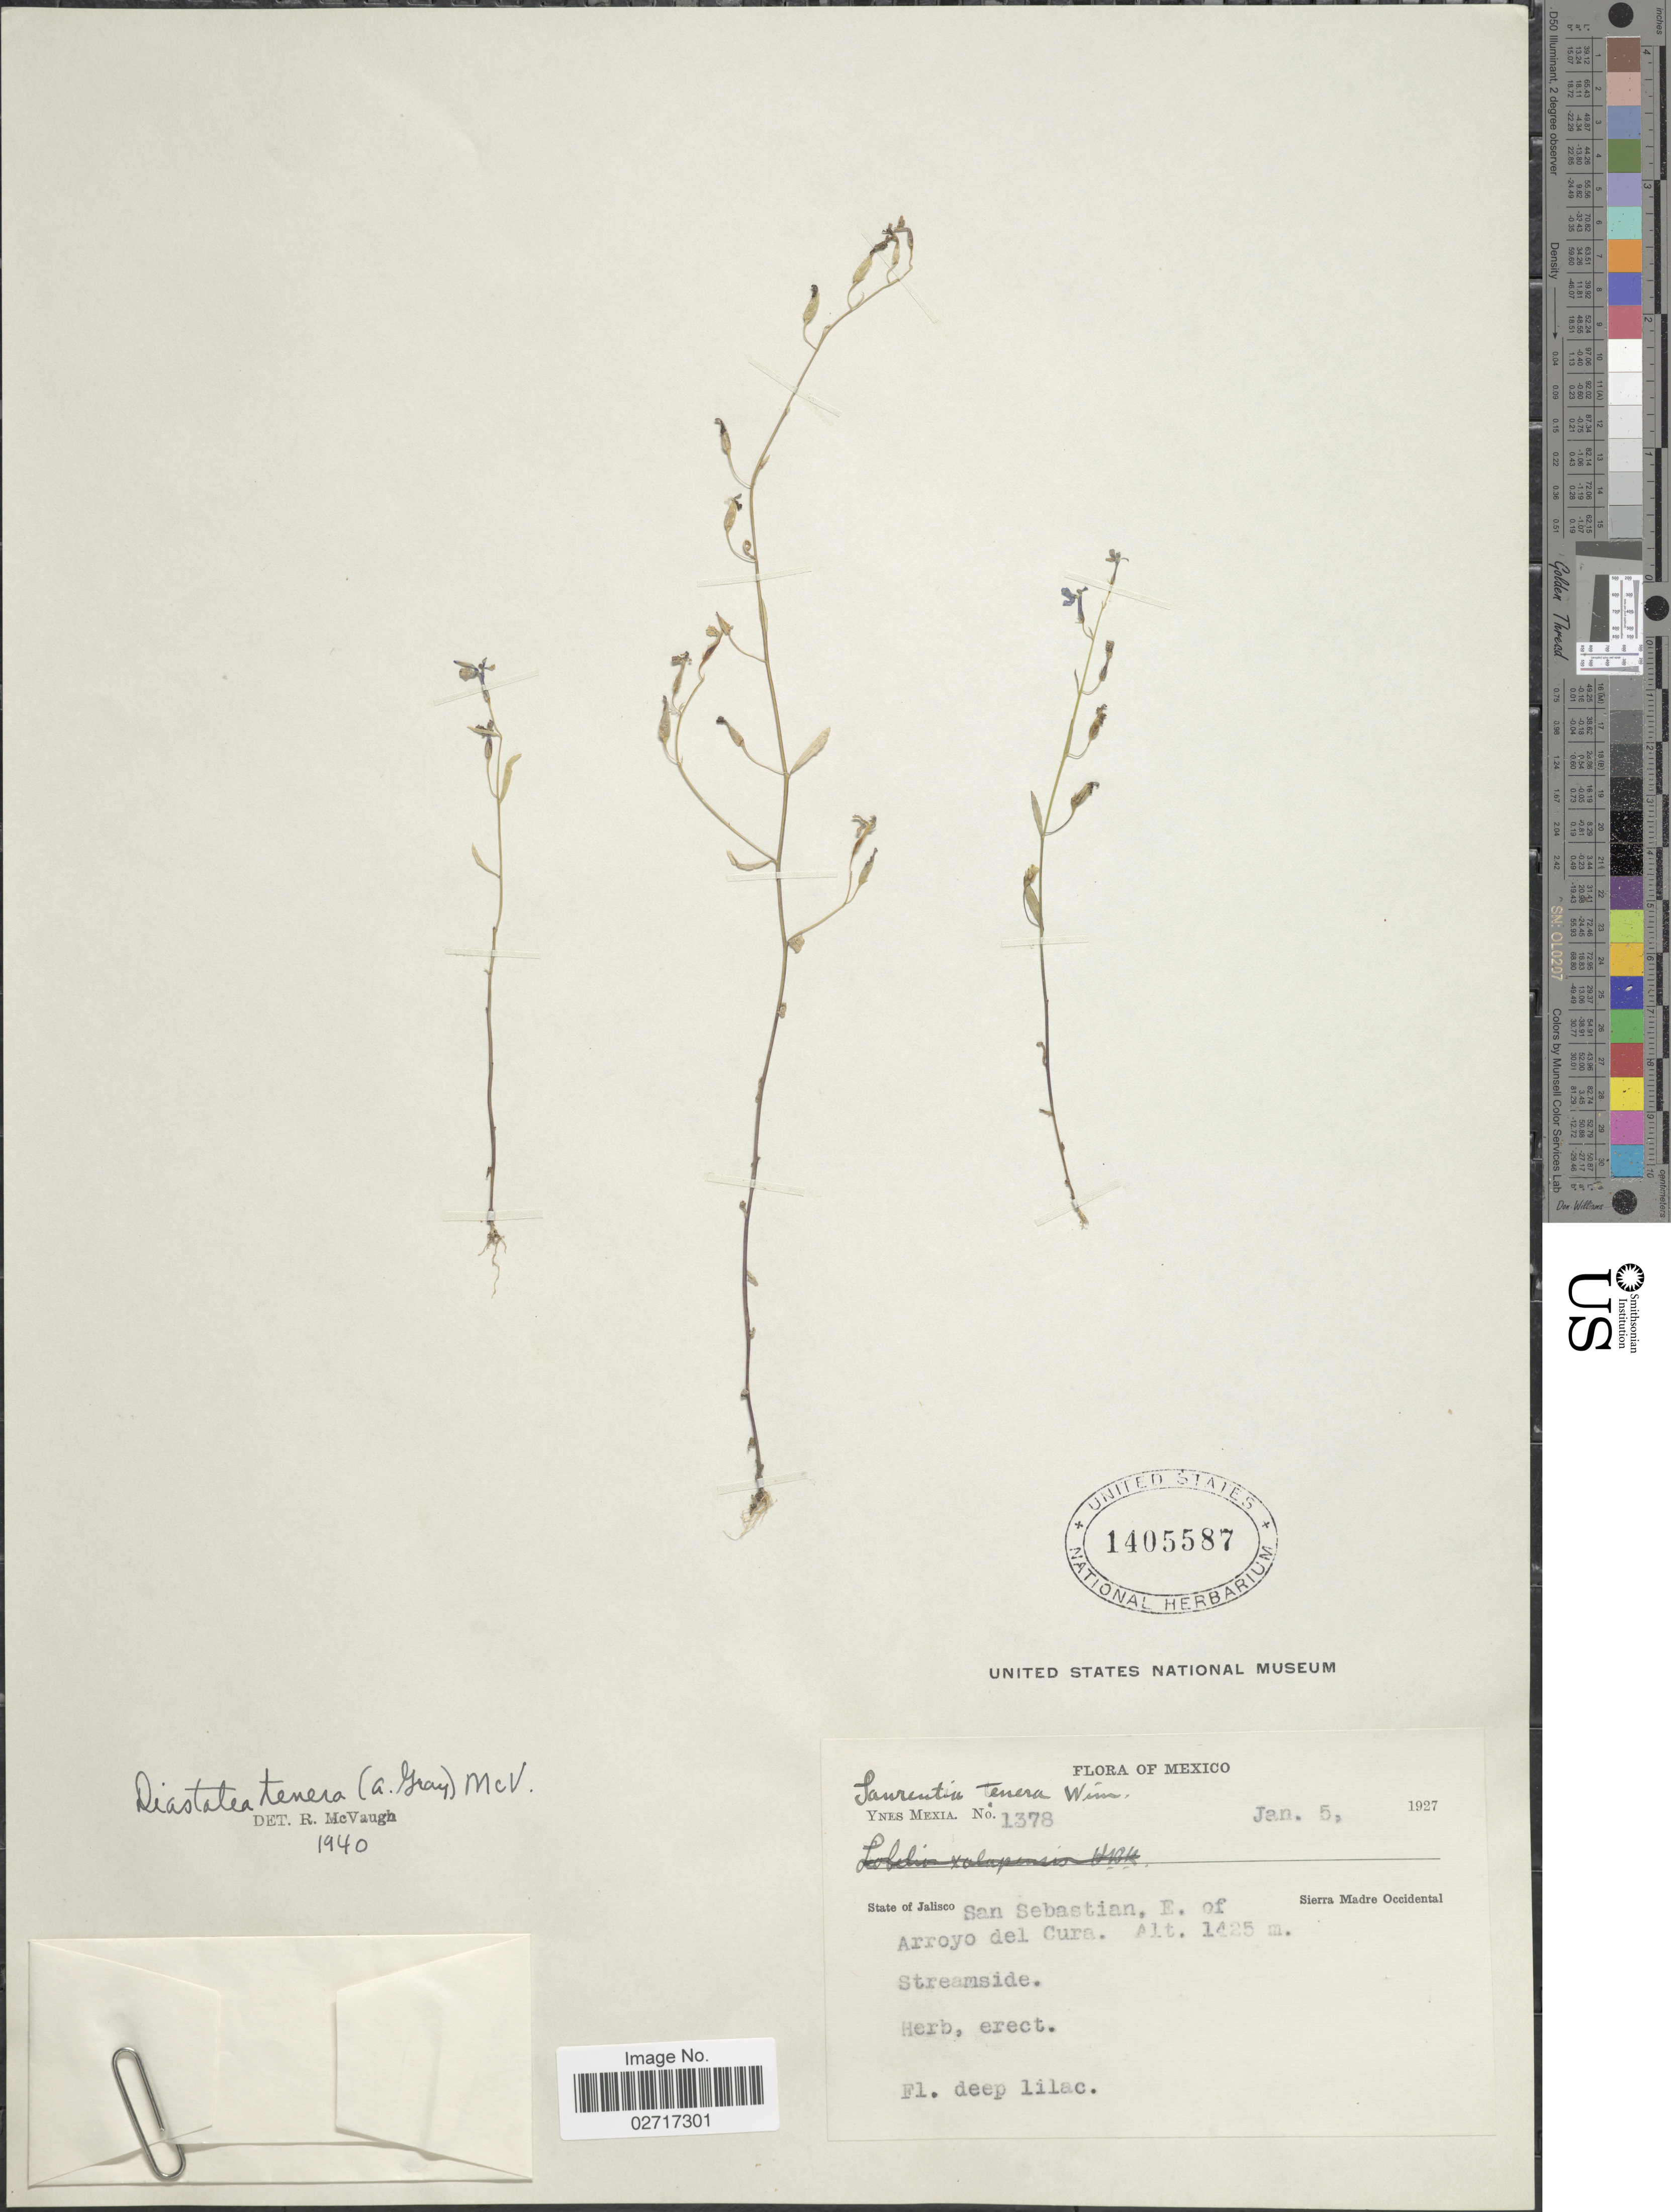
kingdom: Plantae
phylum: Tracheophyta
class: Magnoliopsida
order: Asterales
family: Campanulaceae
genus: Diastatea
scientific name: Diastatea tenera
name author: (A. Gray) McVaugh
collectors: Y. Mexia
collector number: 1378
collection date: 1927-01-05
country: Mexico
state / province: Jalisco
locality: San Sebastian, E. of Arroyo del Cura. Sierra Madre Occidental.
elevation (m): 1425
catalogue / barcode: US 1405587